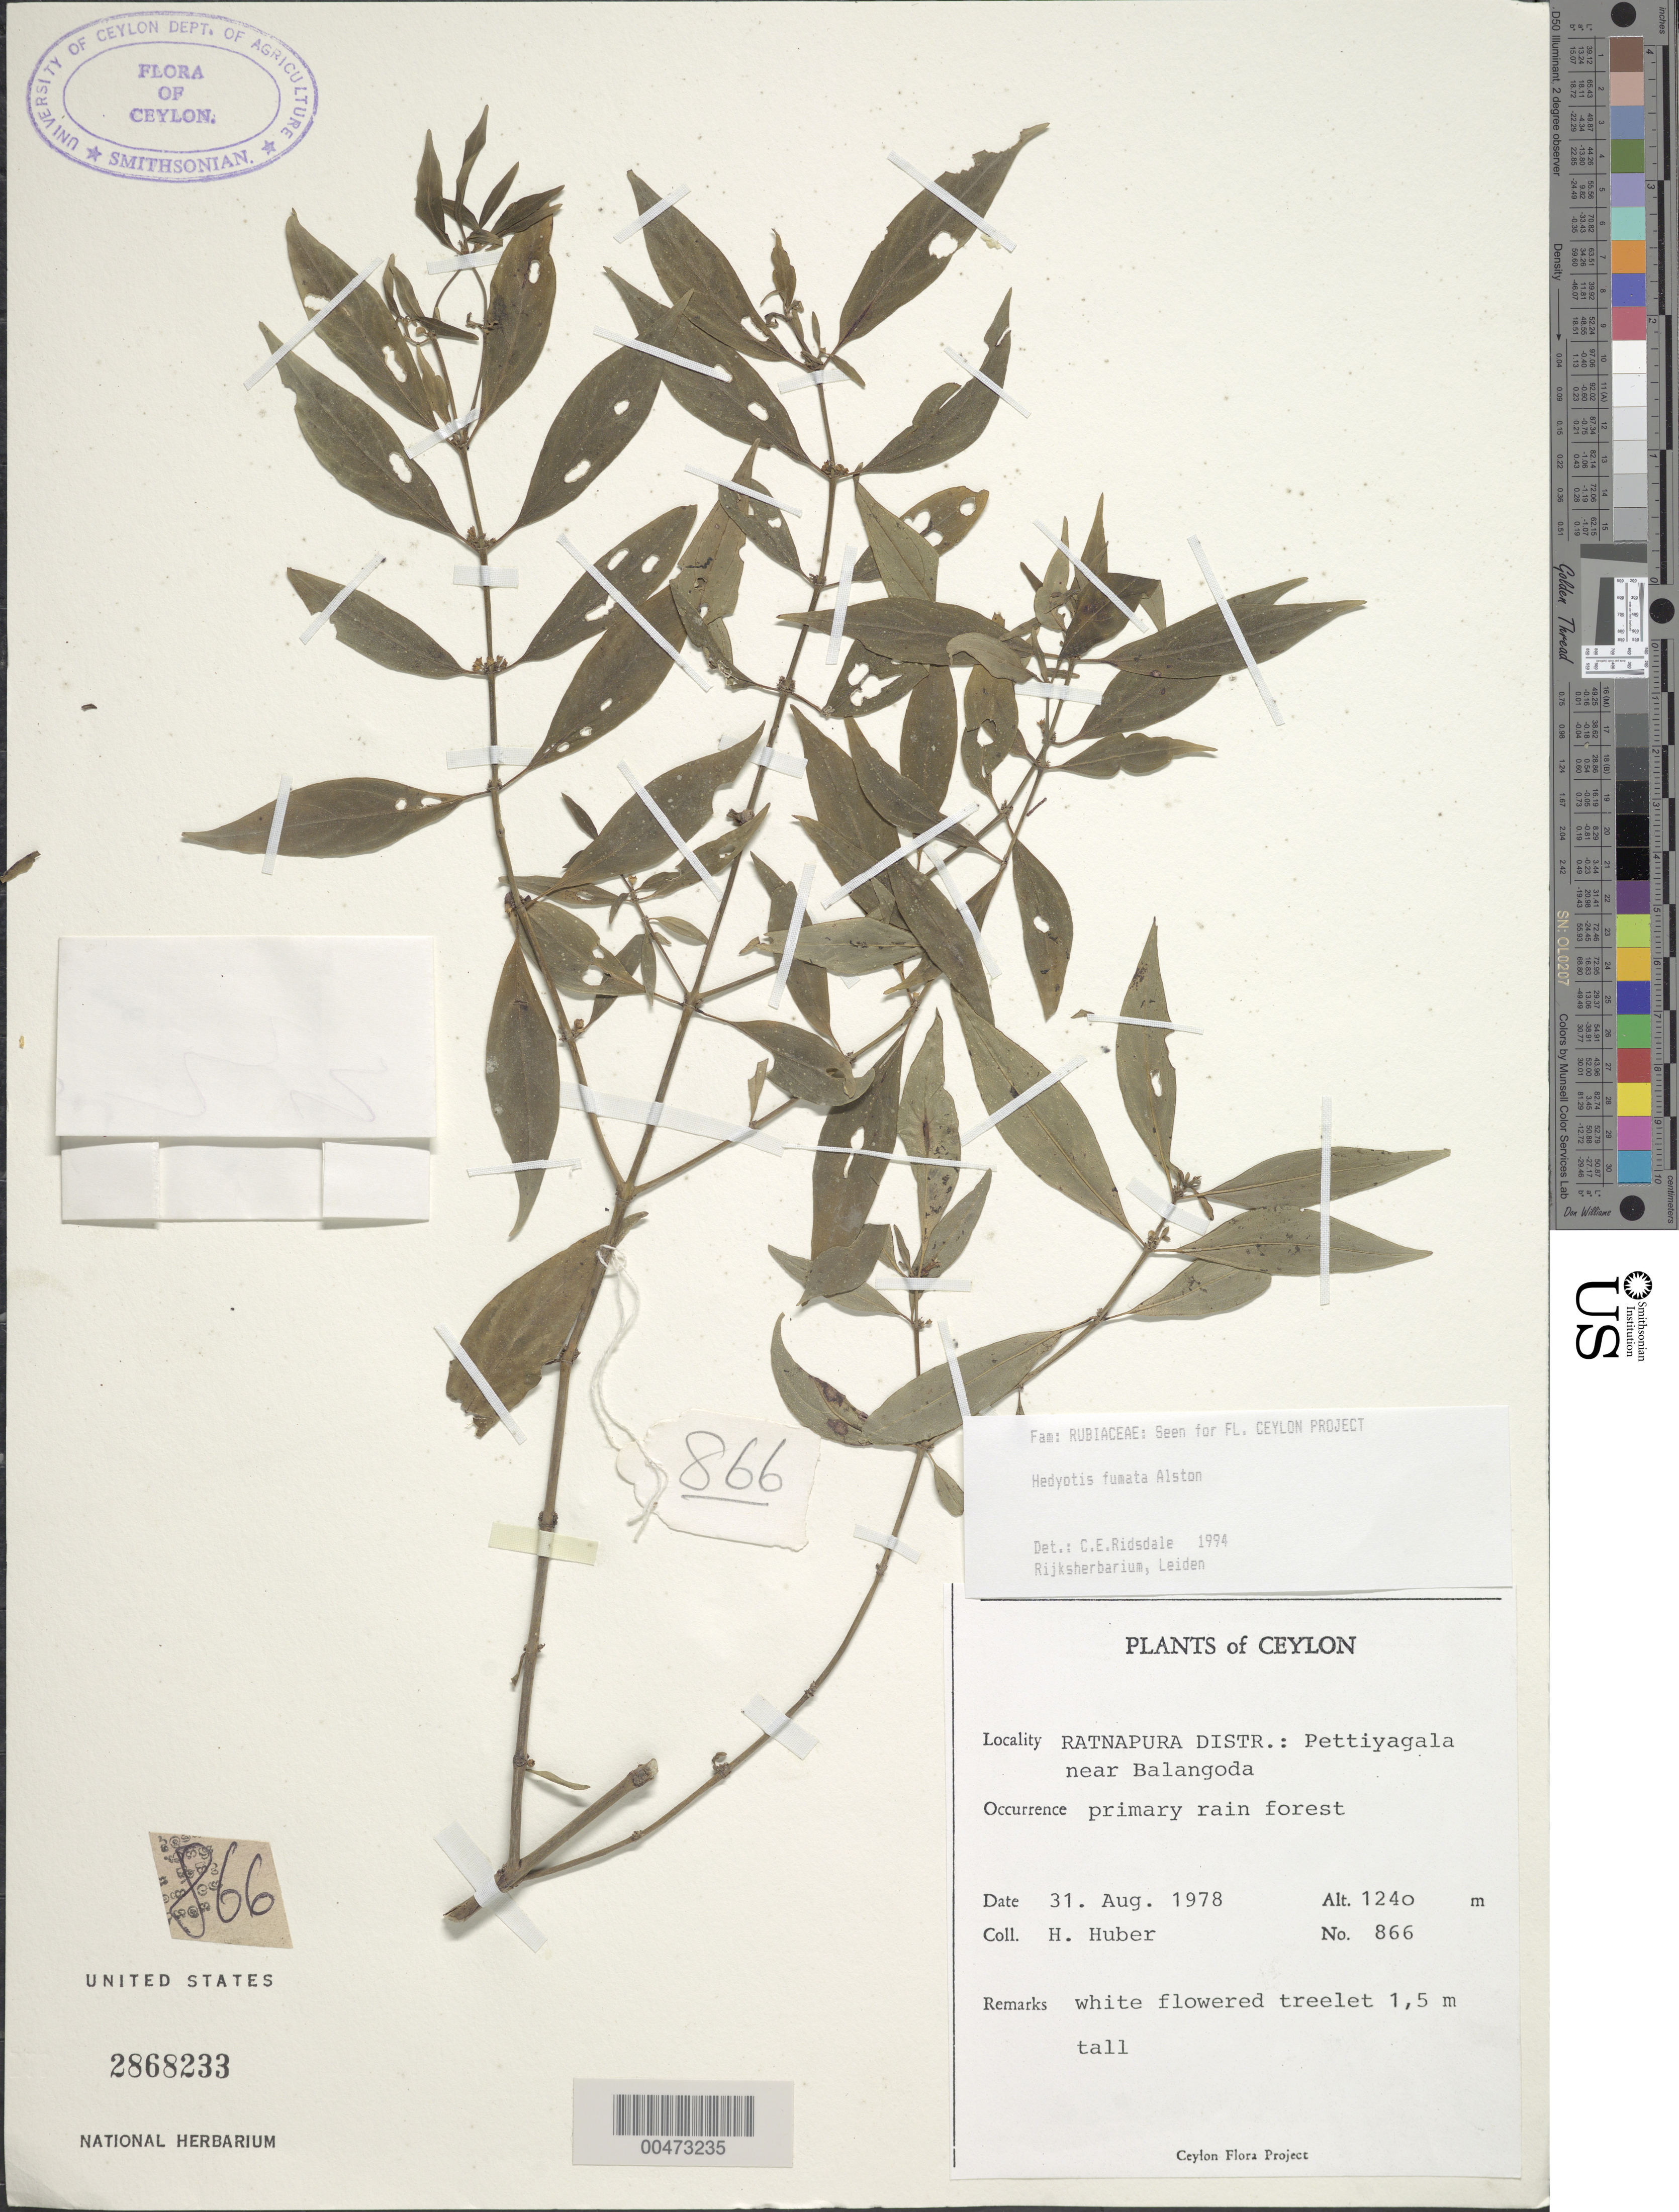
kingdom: Plantae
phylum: Tracheophyta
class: Magnoliopsida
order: Gentianales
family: Rubiaceae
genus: Hedyotis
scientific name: Hedyotis fumata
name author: Alston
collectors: H. Huber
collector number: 866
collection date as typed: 31 Aug 1978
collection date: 1978-08-31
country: Sri Lanka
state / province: Sabaragamuwa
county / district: Ratnapura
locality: Pettiyagala near Balangoda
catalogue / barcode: US 2868233